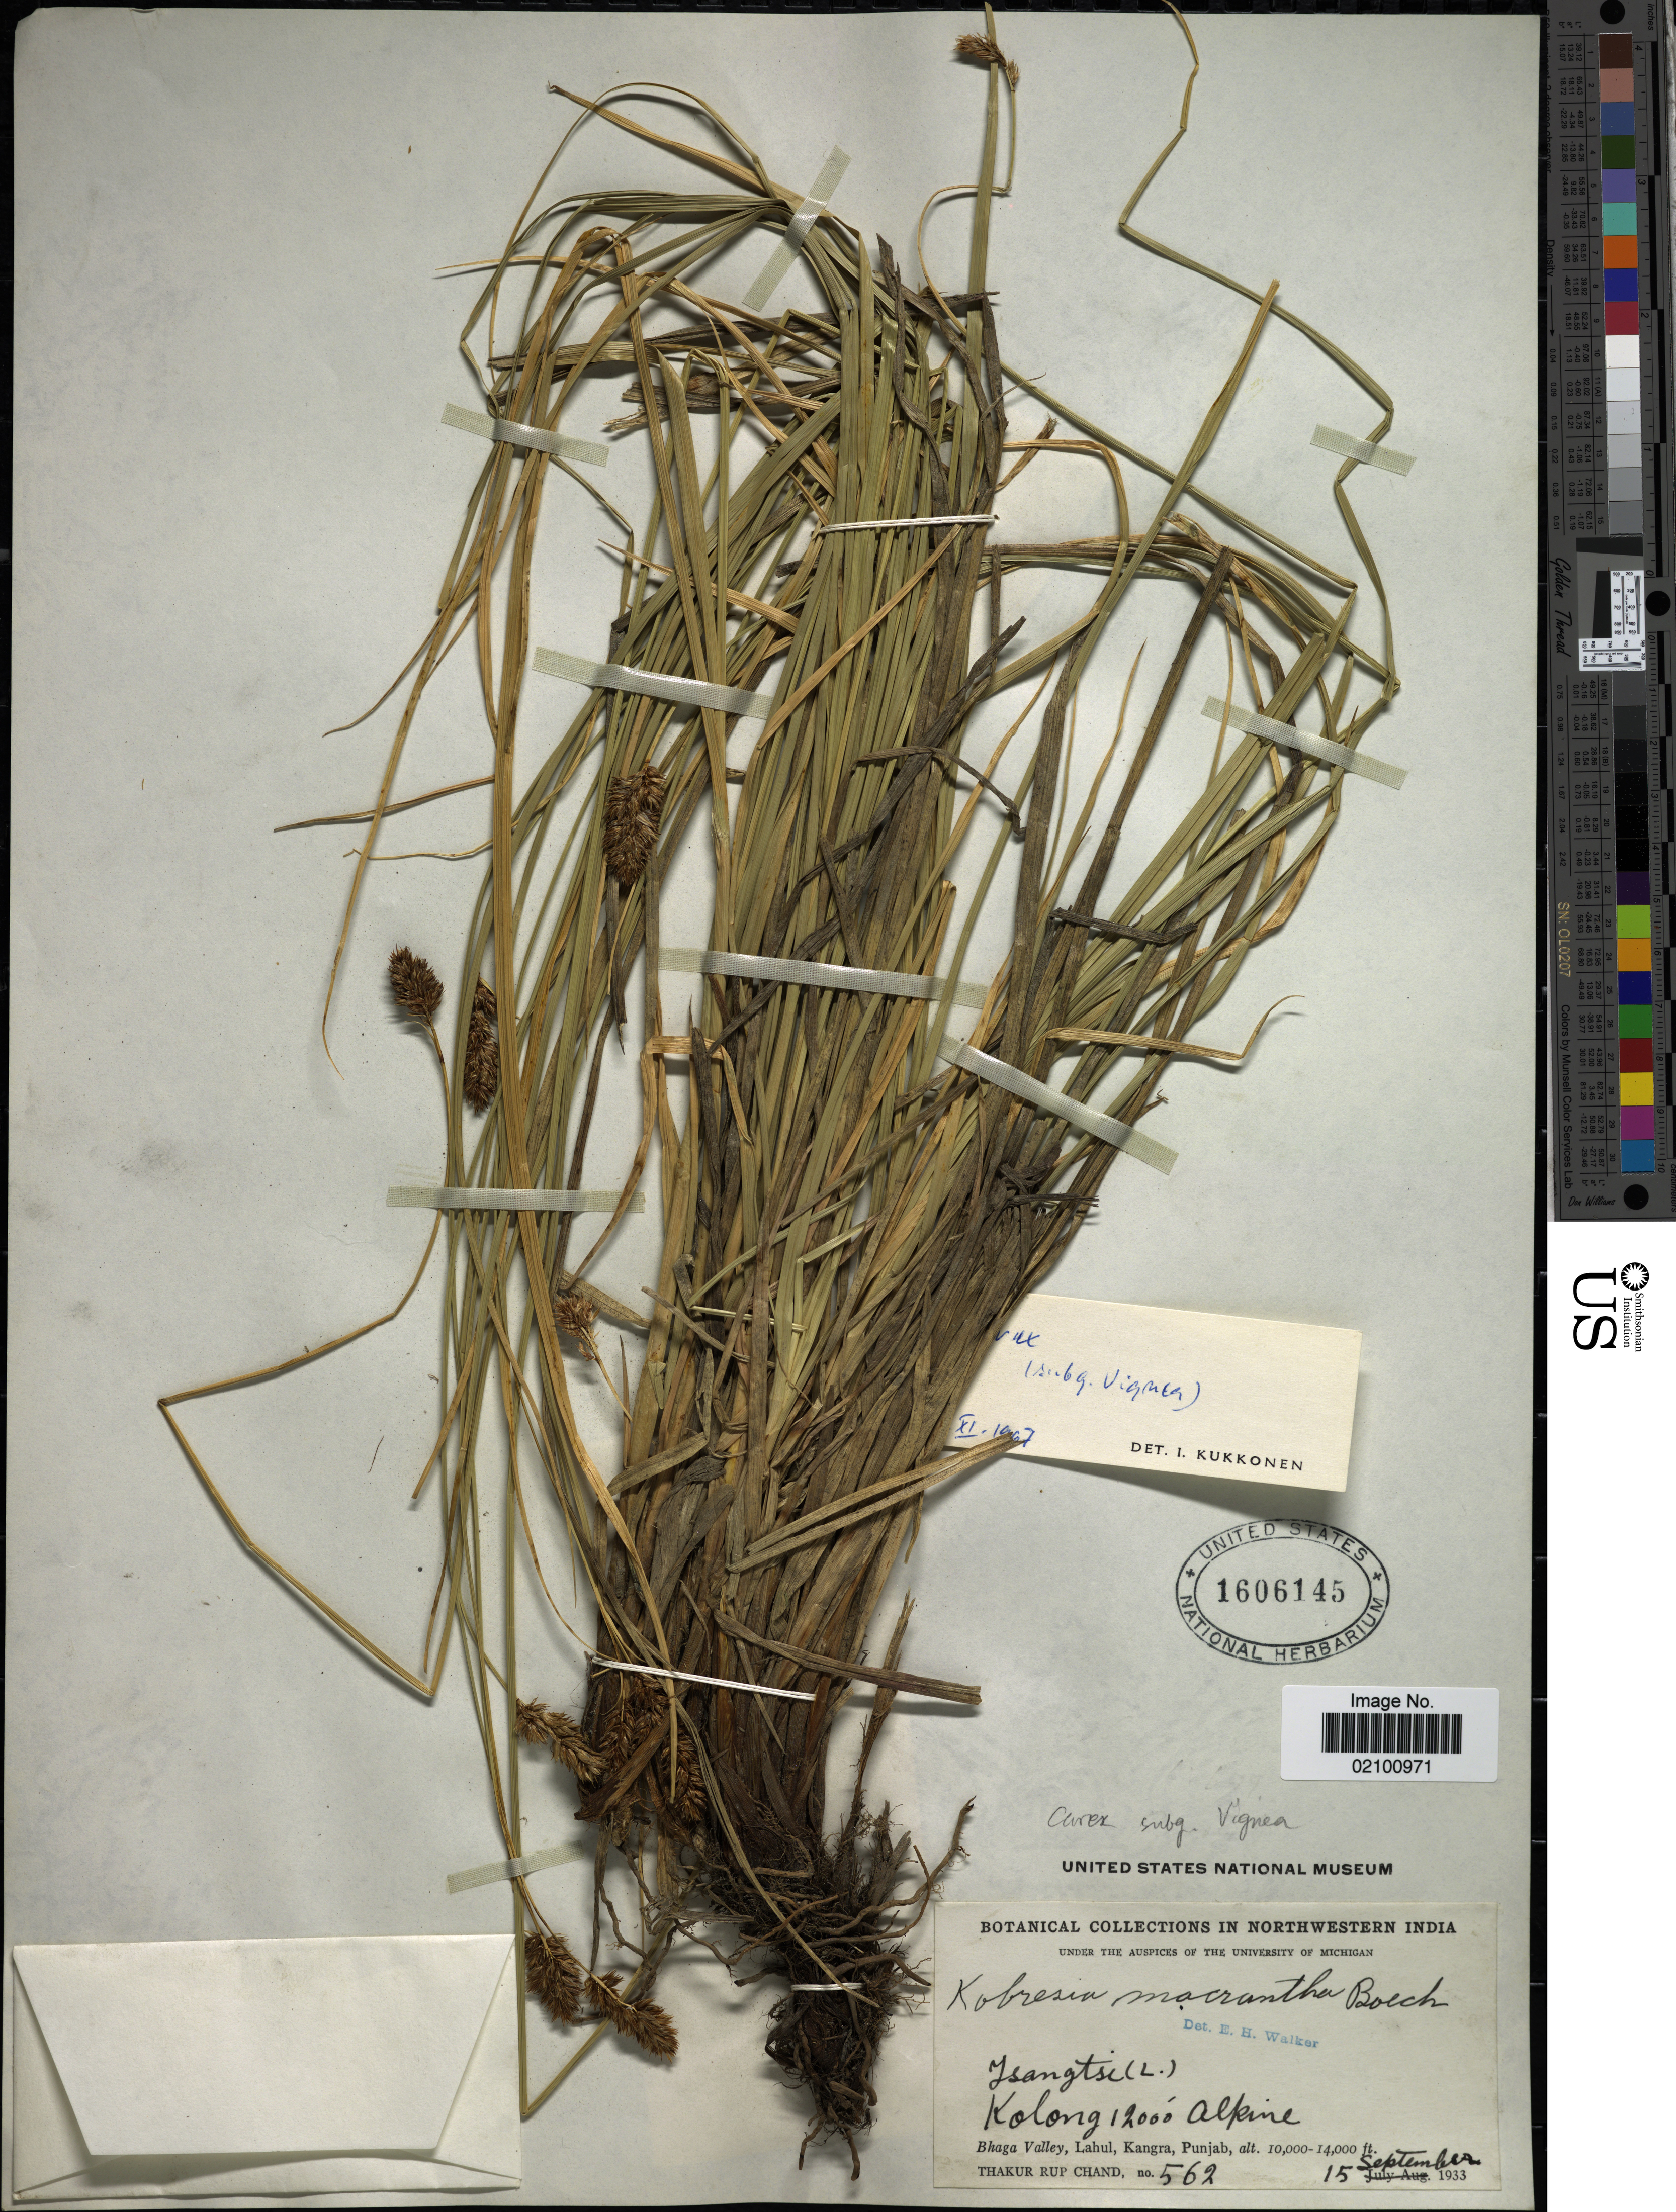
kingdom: Plantae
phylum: Tracheophyta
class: Liliopsida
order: Poales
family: Cyperaceae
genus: Carex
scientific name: Carex nudicarpa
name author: (Y.C. Yang) S.R. Zhang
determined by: Strong, M. T., (US), Smithsonian Institution - National Museum of Natural History (UNITED STATES)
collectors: T. R. Chand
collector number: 562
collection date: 1933-09-15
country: India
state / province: Punjab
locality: Northwestern India, Kolong, Bhaga Valley, Lahul, Kangra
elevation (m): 3658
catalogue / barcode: US 1606145